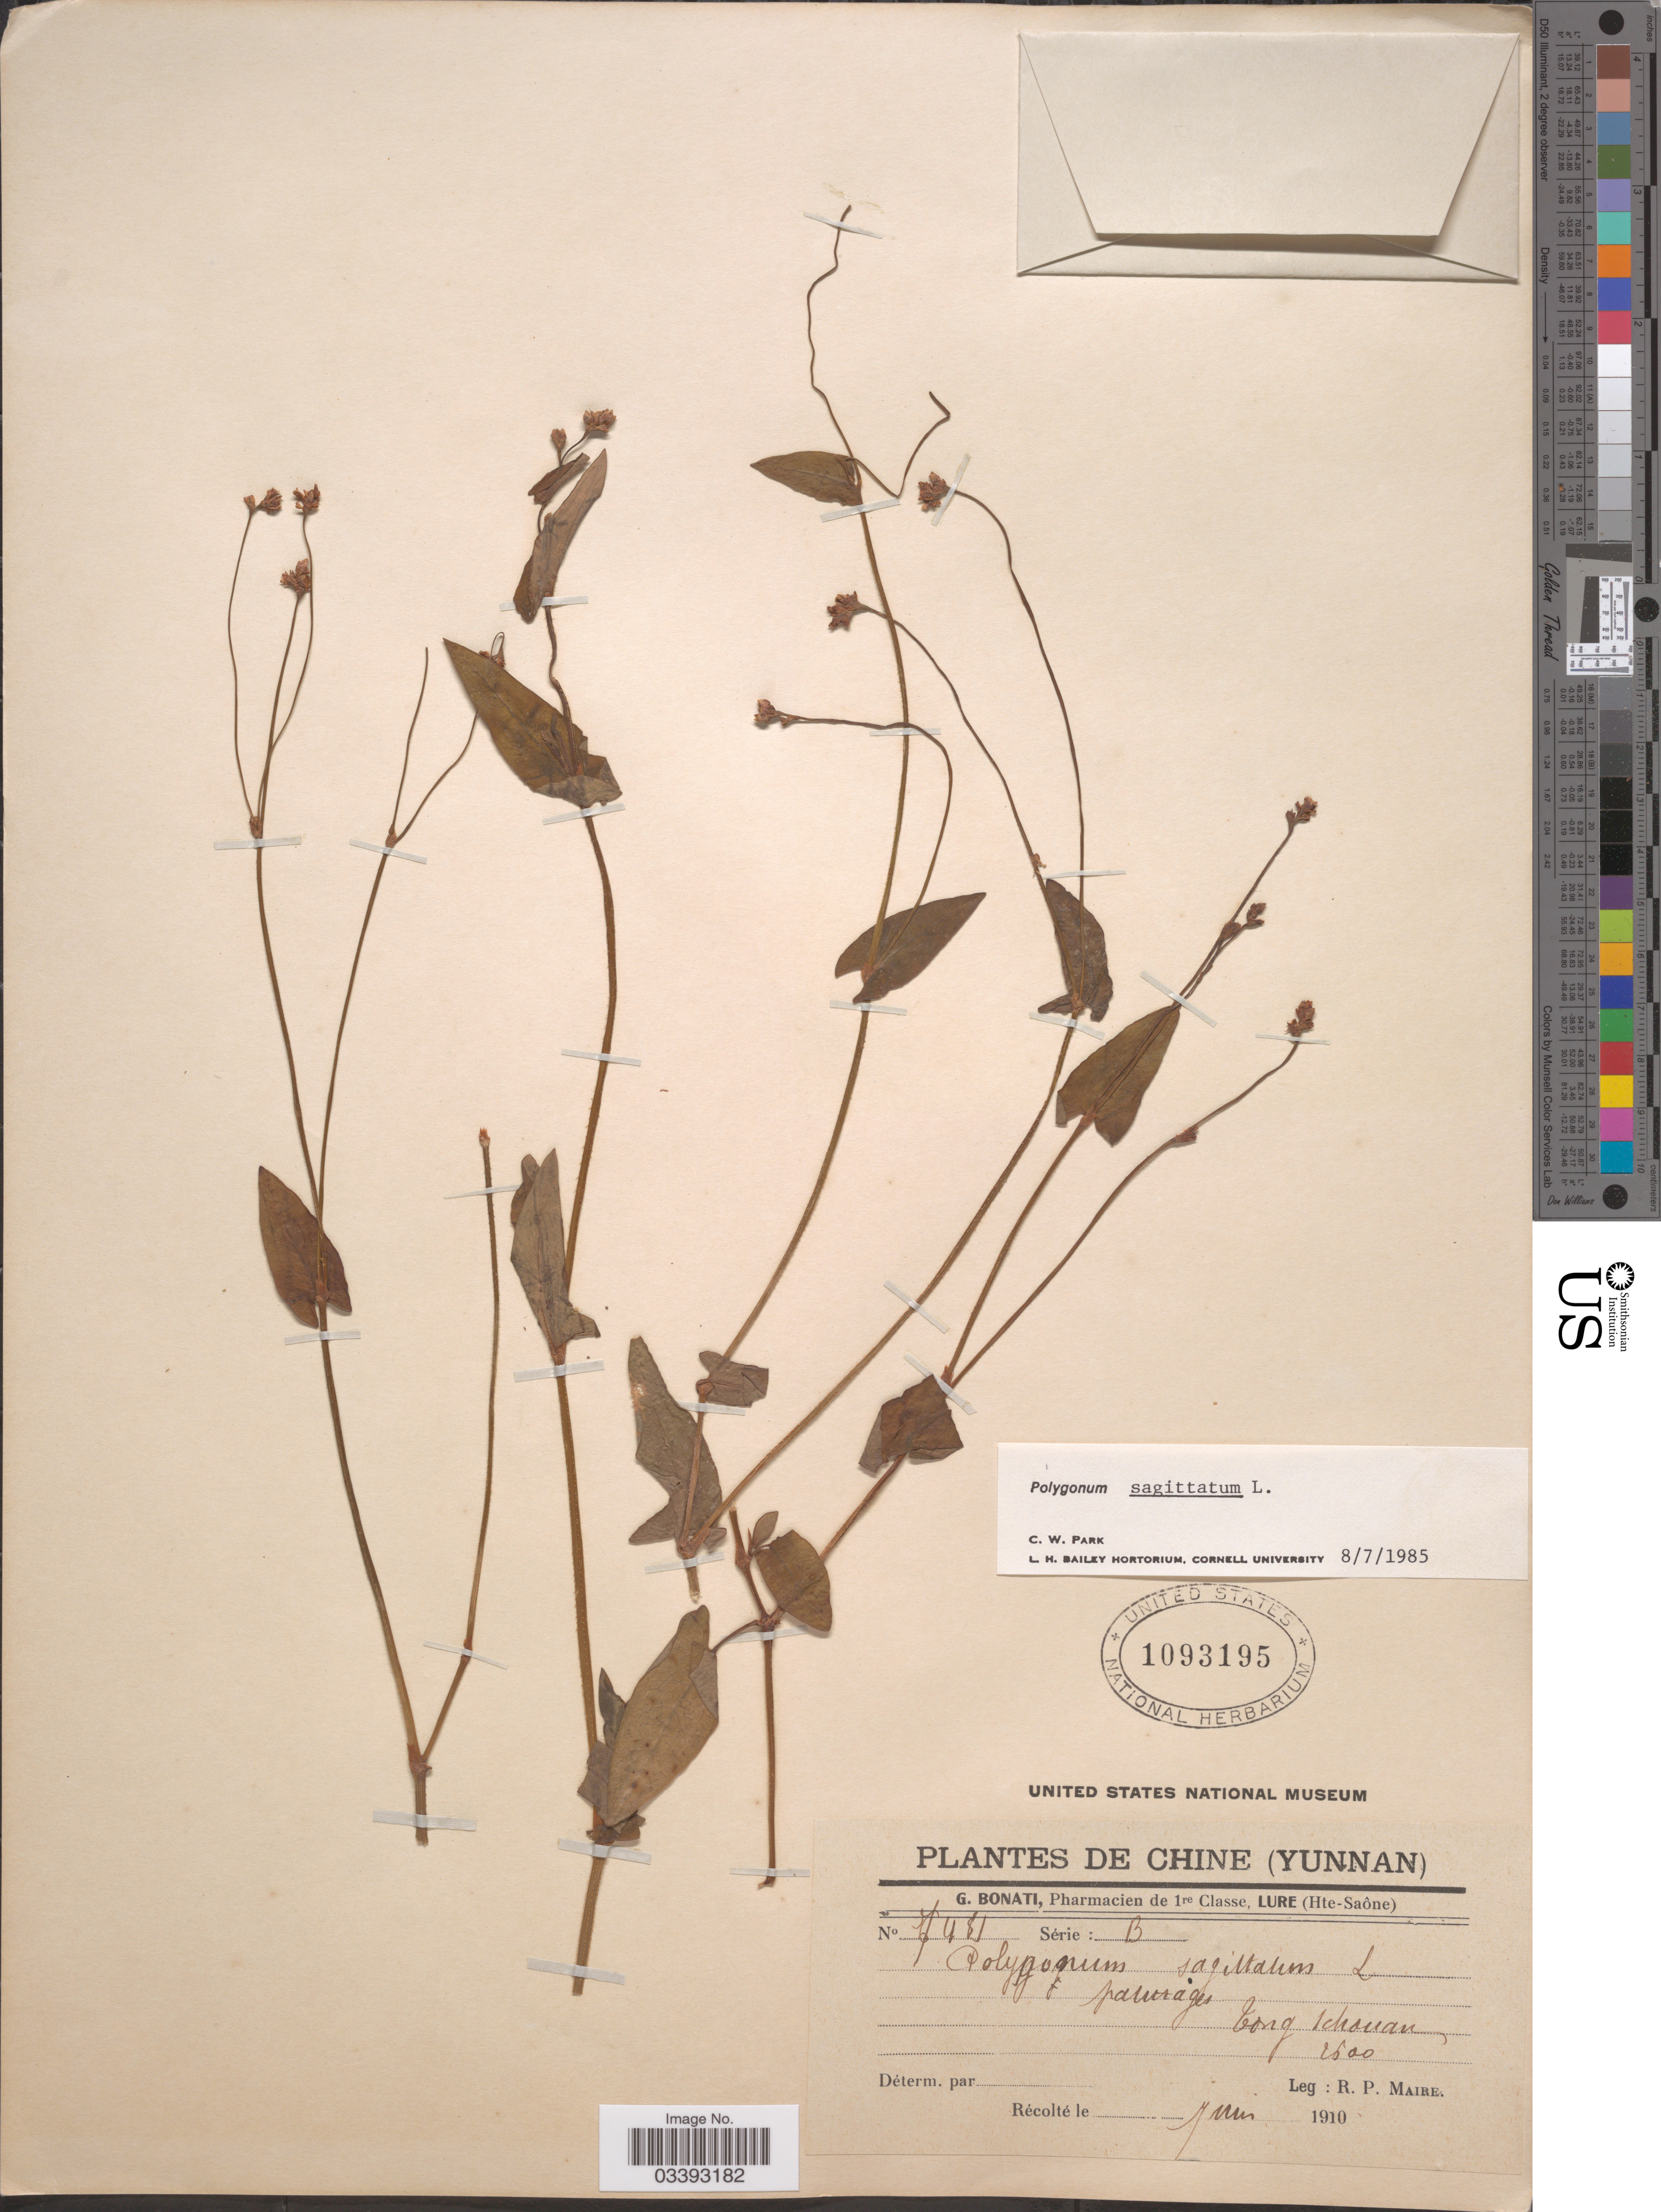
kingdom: Plantae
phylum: Tracheophyta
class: Magnoliopsida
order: Caryophyllales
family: Polygonaceae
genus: Polygonum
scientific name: Polygonum sagittatum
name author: L.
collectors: R.-P. Maire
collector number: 7481*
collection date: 1910-06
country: China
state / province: Yunnan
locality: Tong Tchouan.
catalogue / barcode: US 1093195